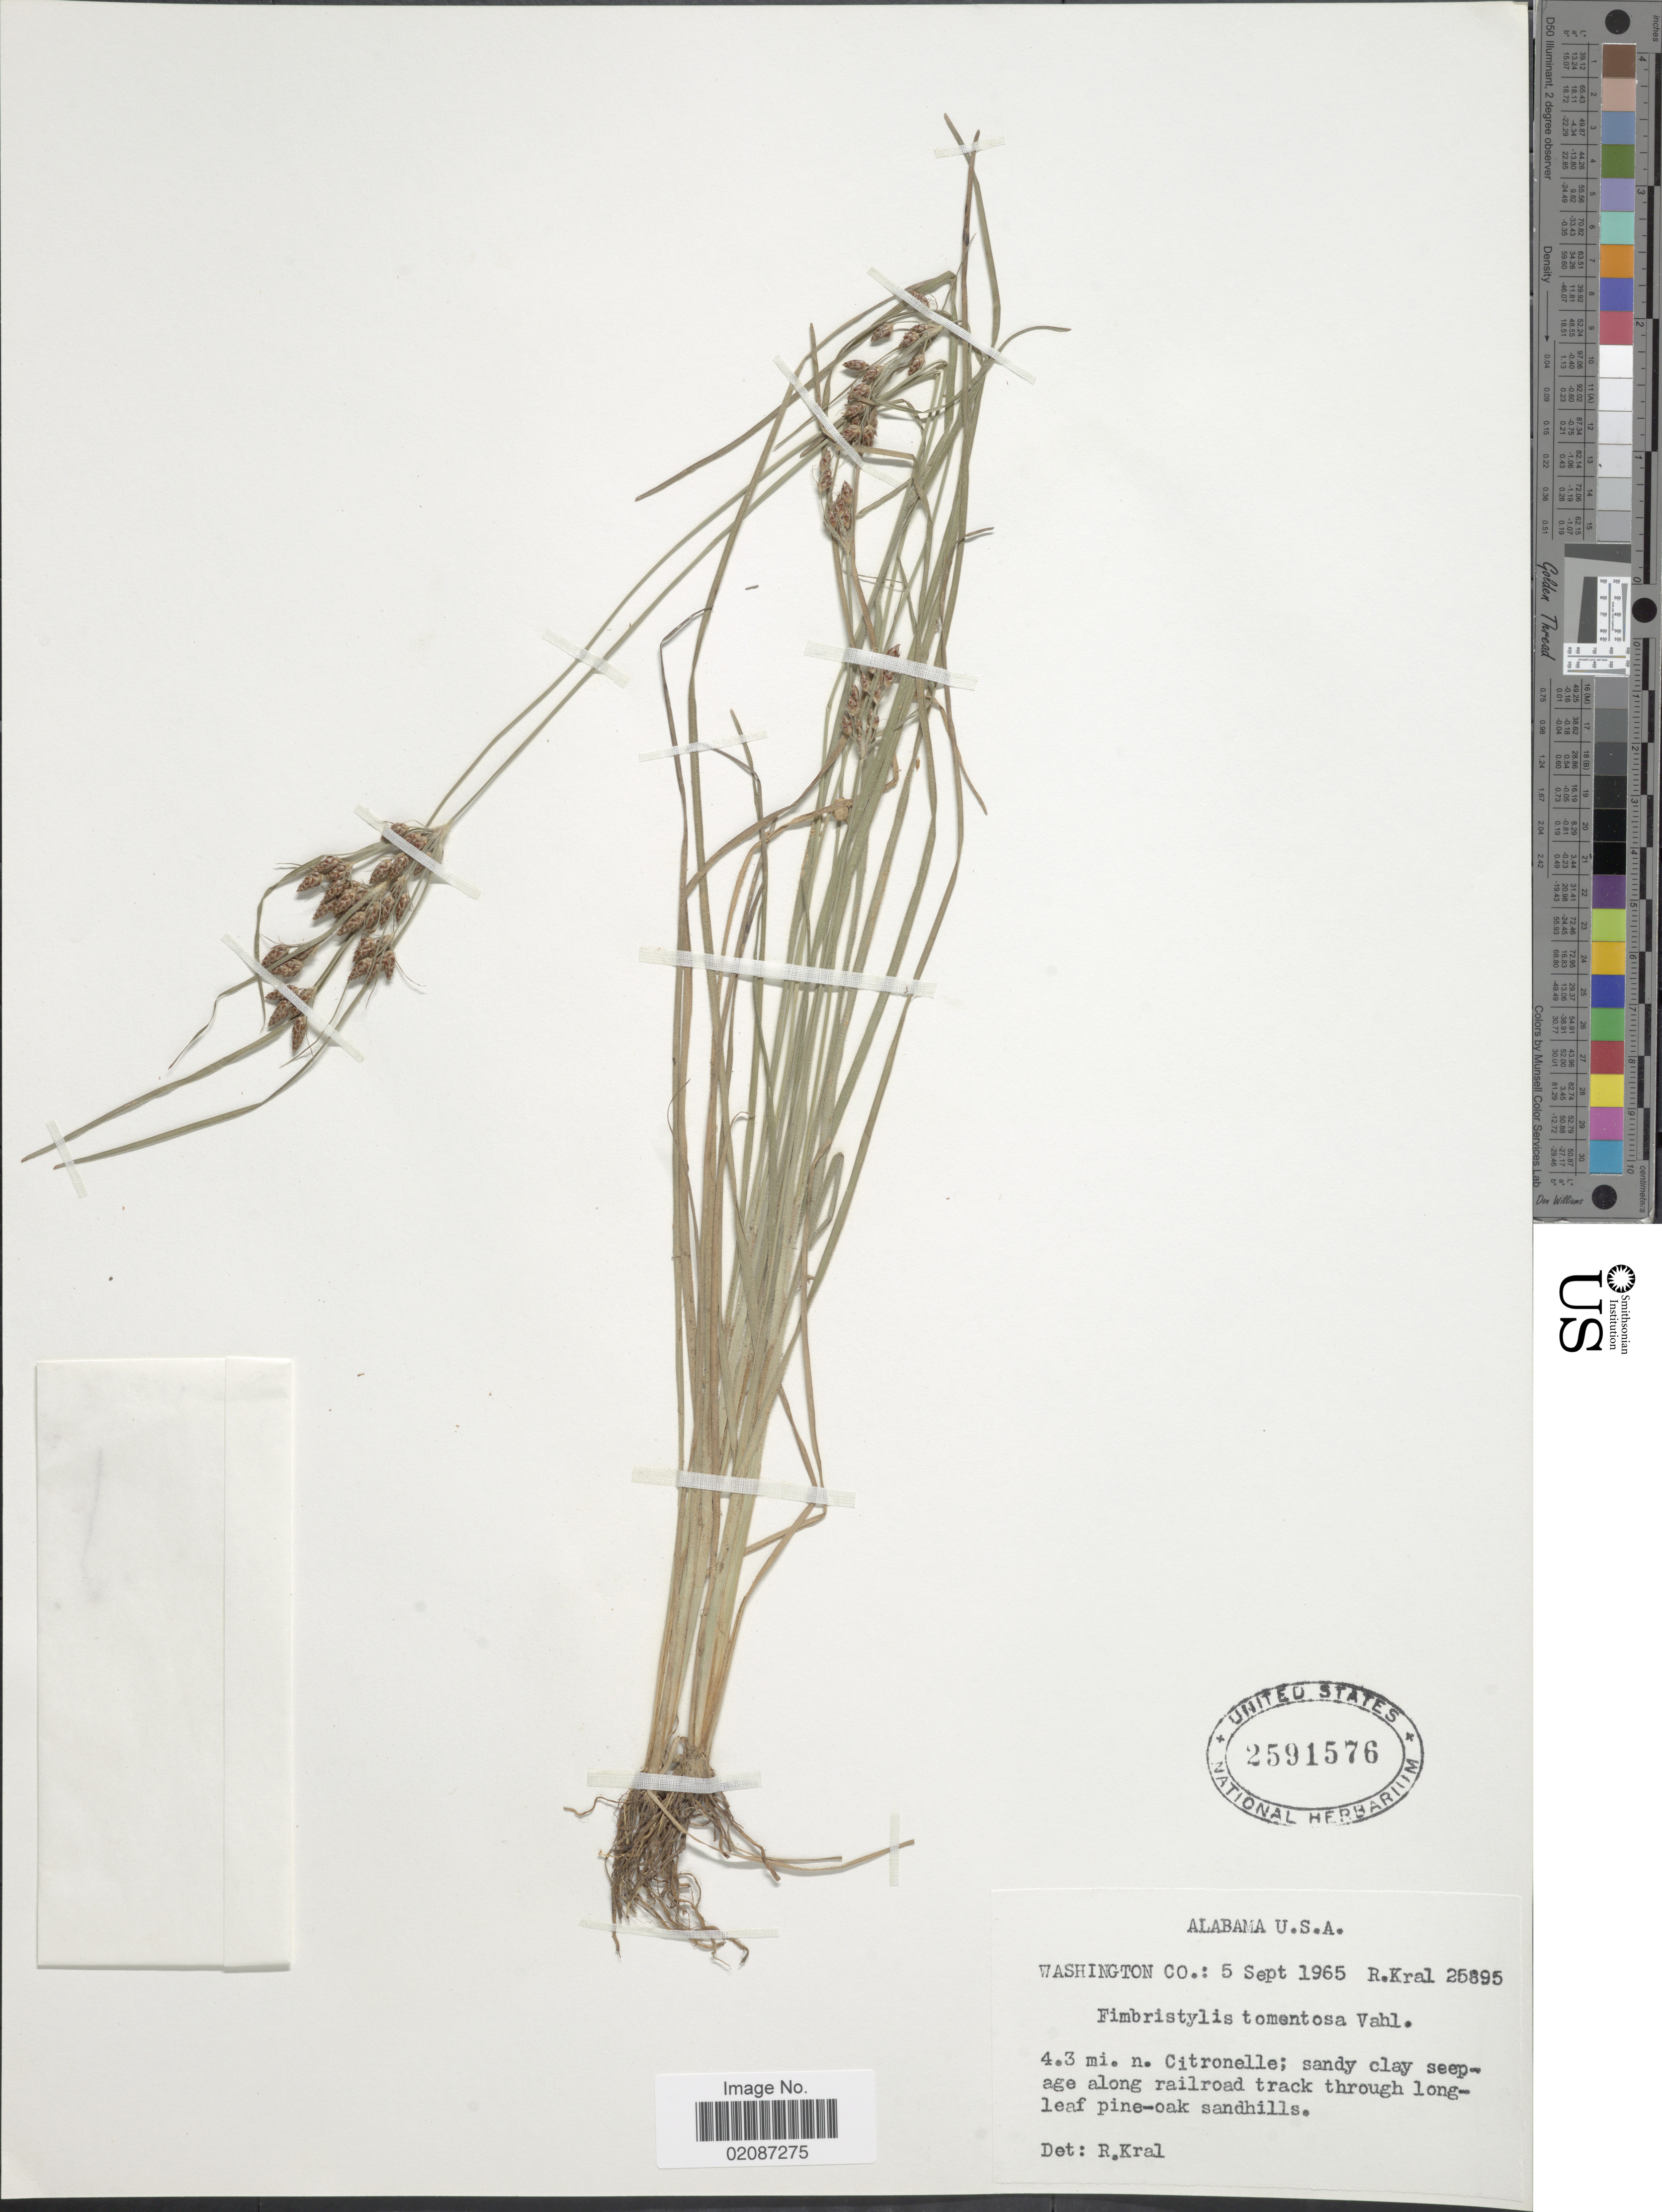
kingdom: Plantae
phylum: Tracheophyta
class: Liliopsida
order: Poales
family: Cyperaceae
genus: Fimbristylis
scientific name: Fimbristylis tomentosa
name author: Vahl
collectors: R. Kral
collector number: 25895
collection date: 1965-09-05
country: United States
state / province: Alabama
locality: Washington Co.: 4.3 mi. n. Citronelle: sandy clay seepage along railrad track through long-leaf pine-oak sandhills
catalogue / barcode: US 2591576